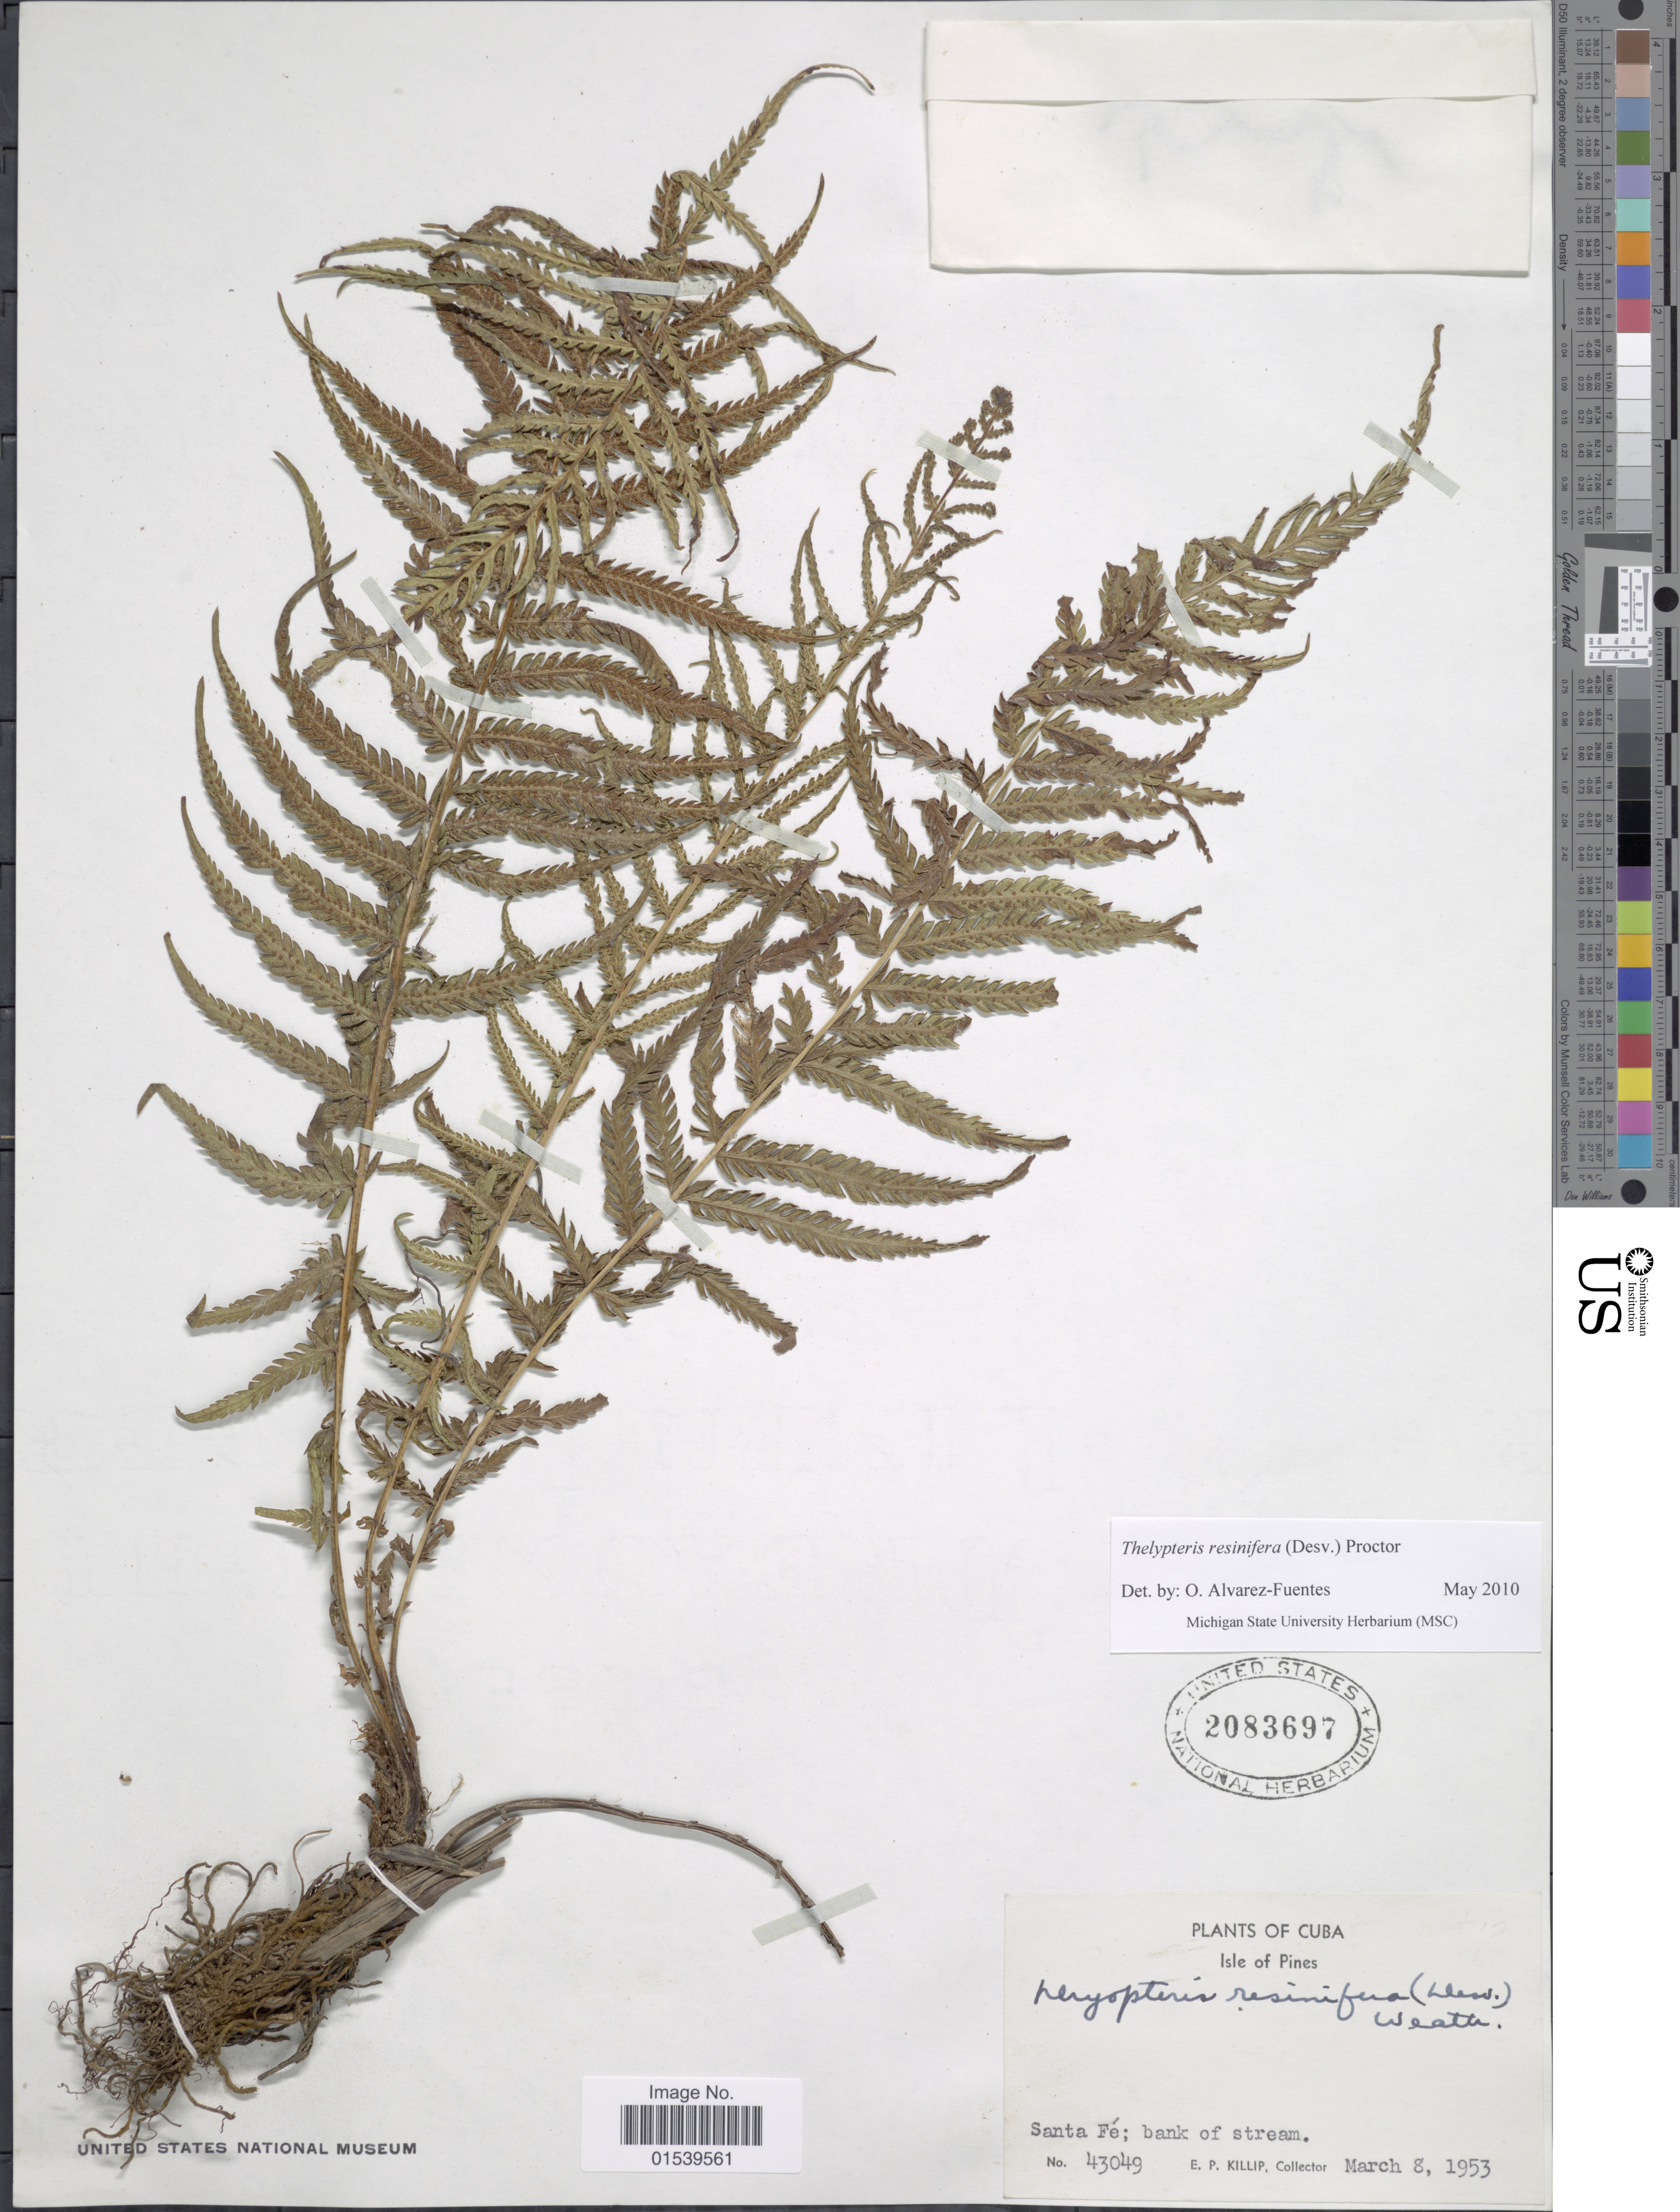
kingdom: Plantae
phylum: Tracheophyta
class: Polypodiopsida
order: Polypodiales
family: Thelypteridaceae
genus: Amauropelta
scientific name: Amauropelta resinifera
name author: (Desv.) Pic. Serm.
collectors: E. P. Killip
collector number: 43049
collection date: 1953-03-08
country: Cuba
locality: Isle of Pines, Sante Fe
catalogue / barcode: US 2083697